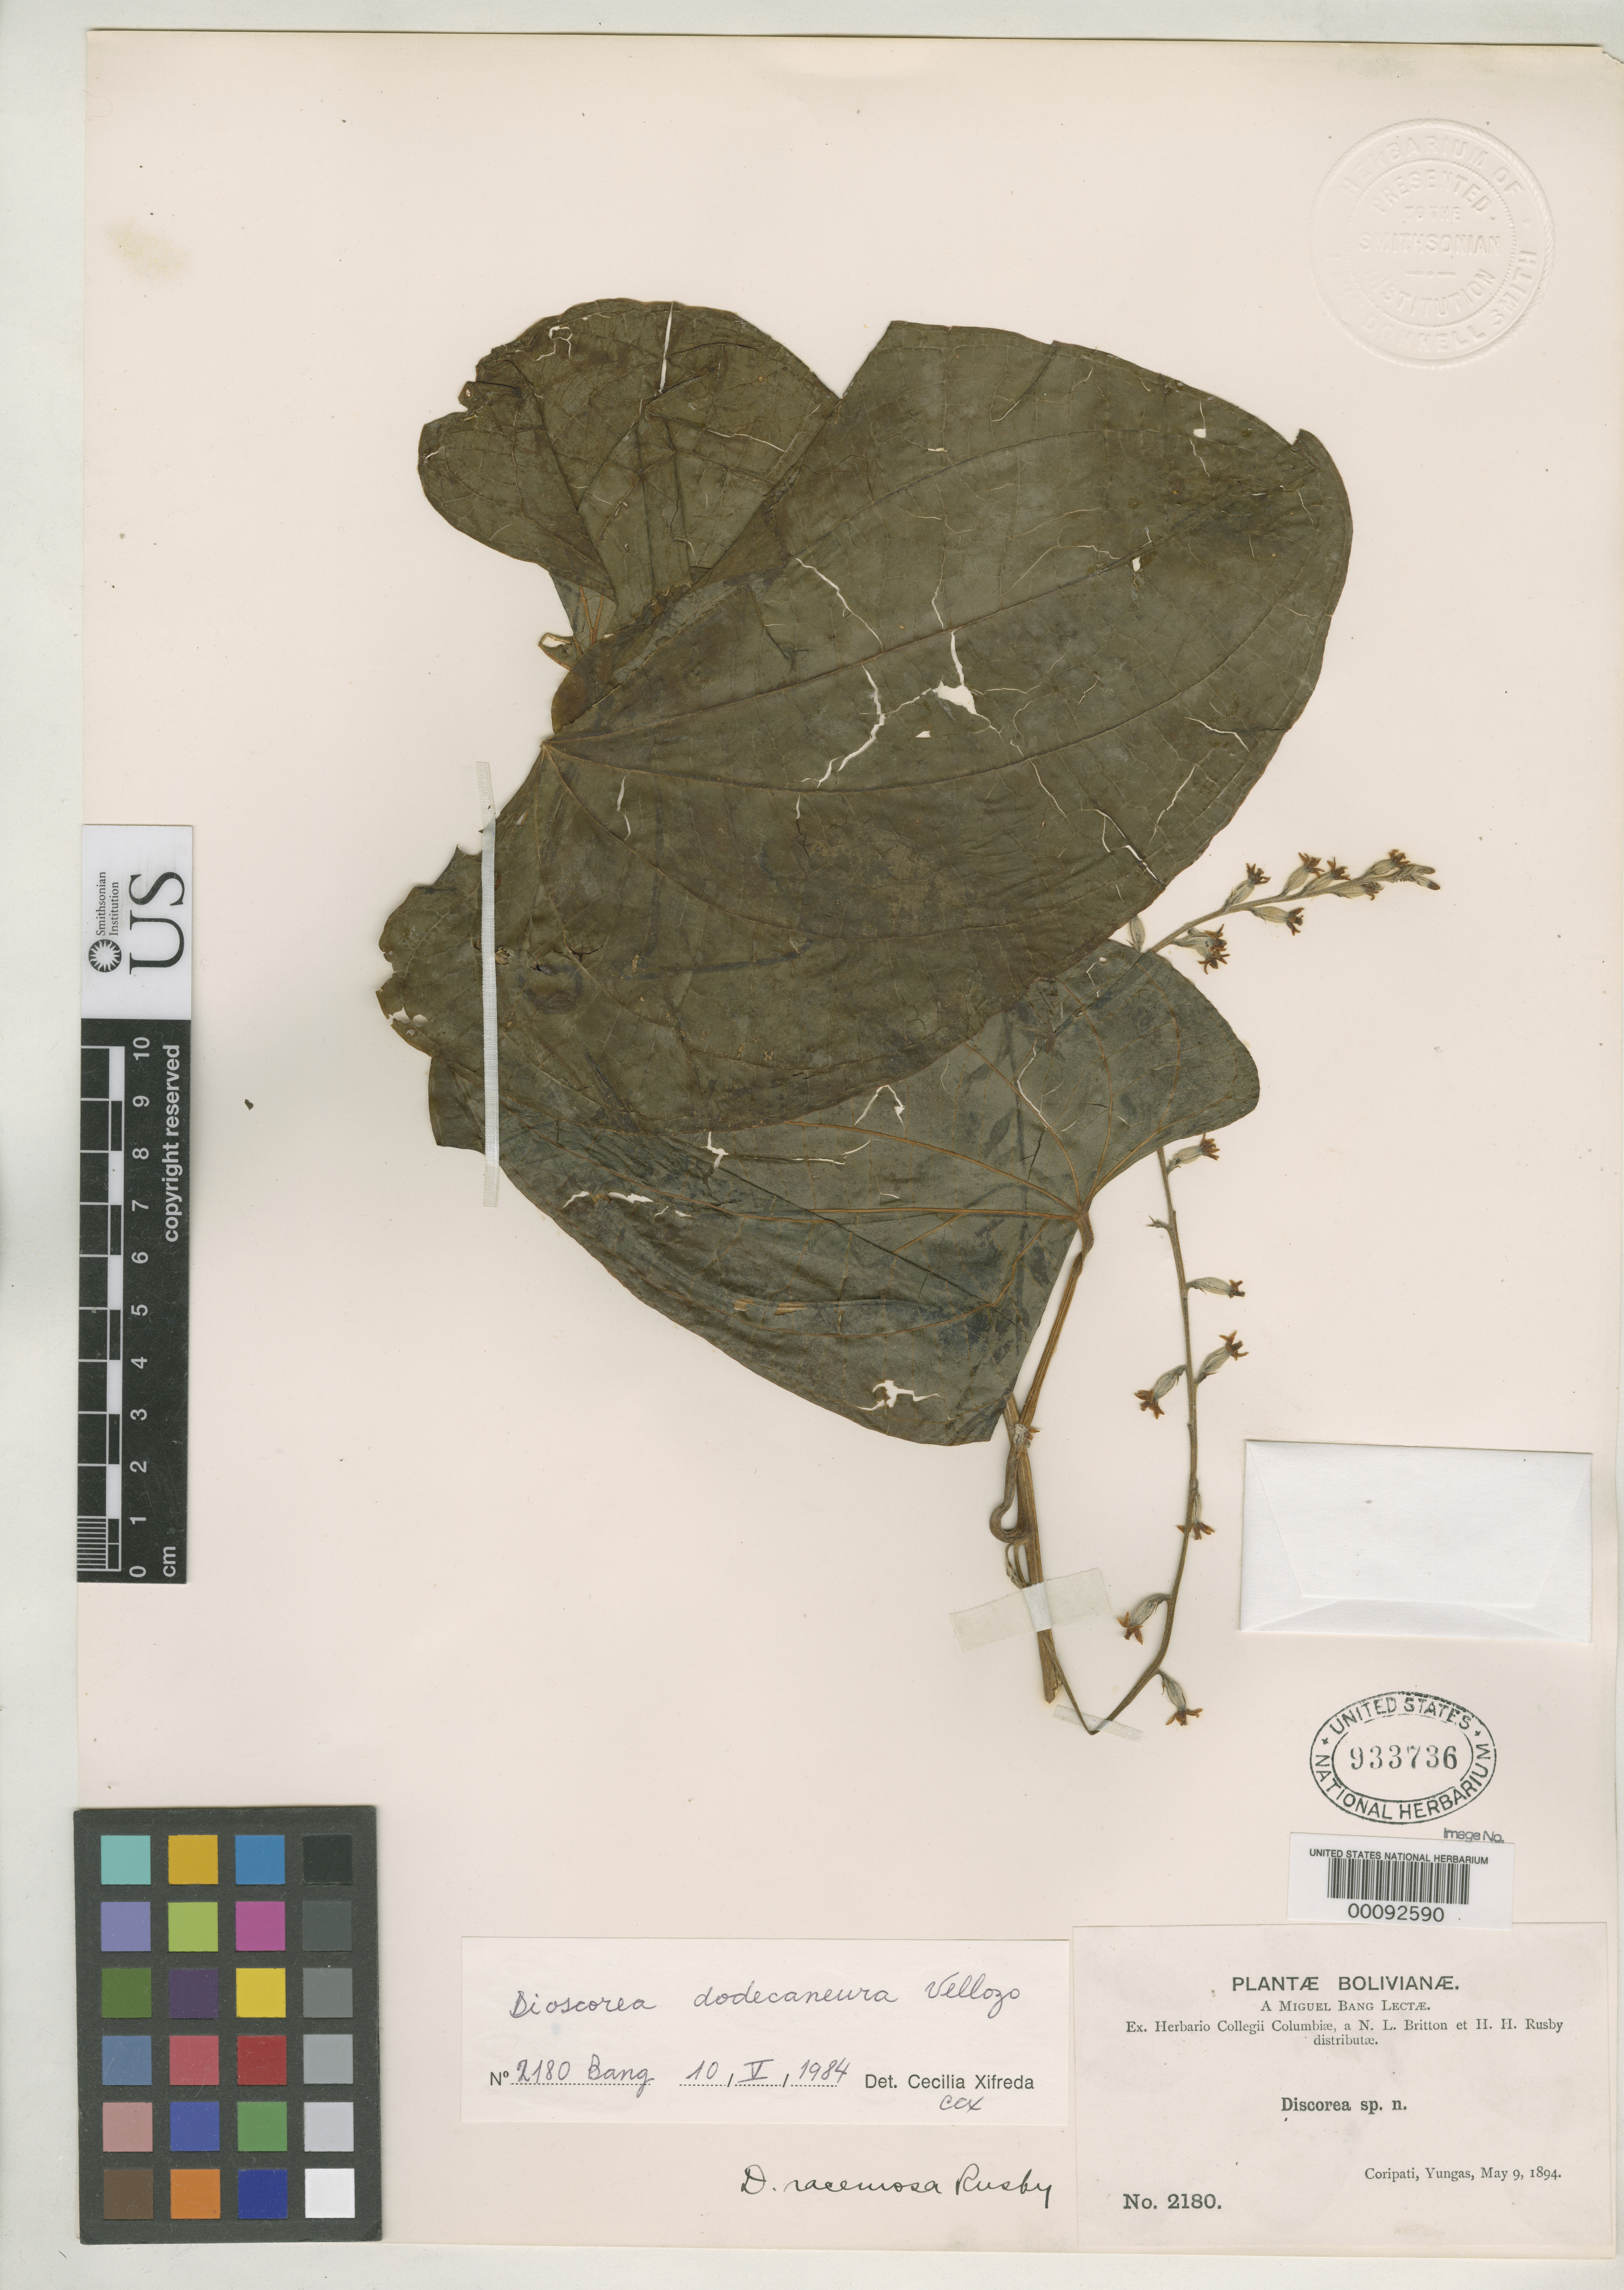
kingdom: Plantae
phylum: Tracheophyta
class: Liliopsida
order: Dioscoreales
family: Dioscoreaceae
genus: Dioscorea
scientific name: Dioscorea racemosa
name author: Rusby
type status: Isotype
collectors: M. Bang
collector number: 2180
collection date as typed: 09 May 1894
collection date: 1894-05-09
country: Bolivia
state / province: La Paz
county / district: Nor Yungas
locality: Coripata.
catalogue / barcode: US 933736